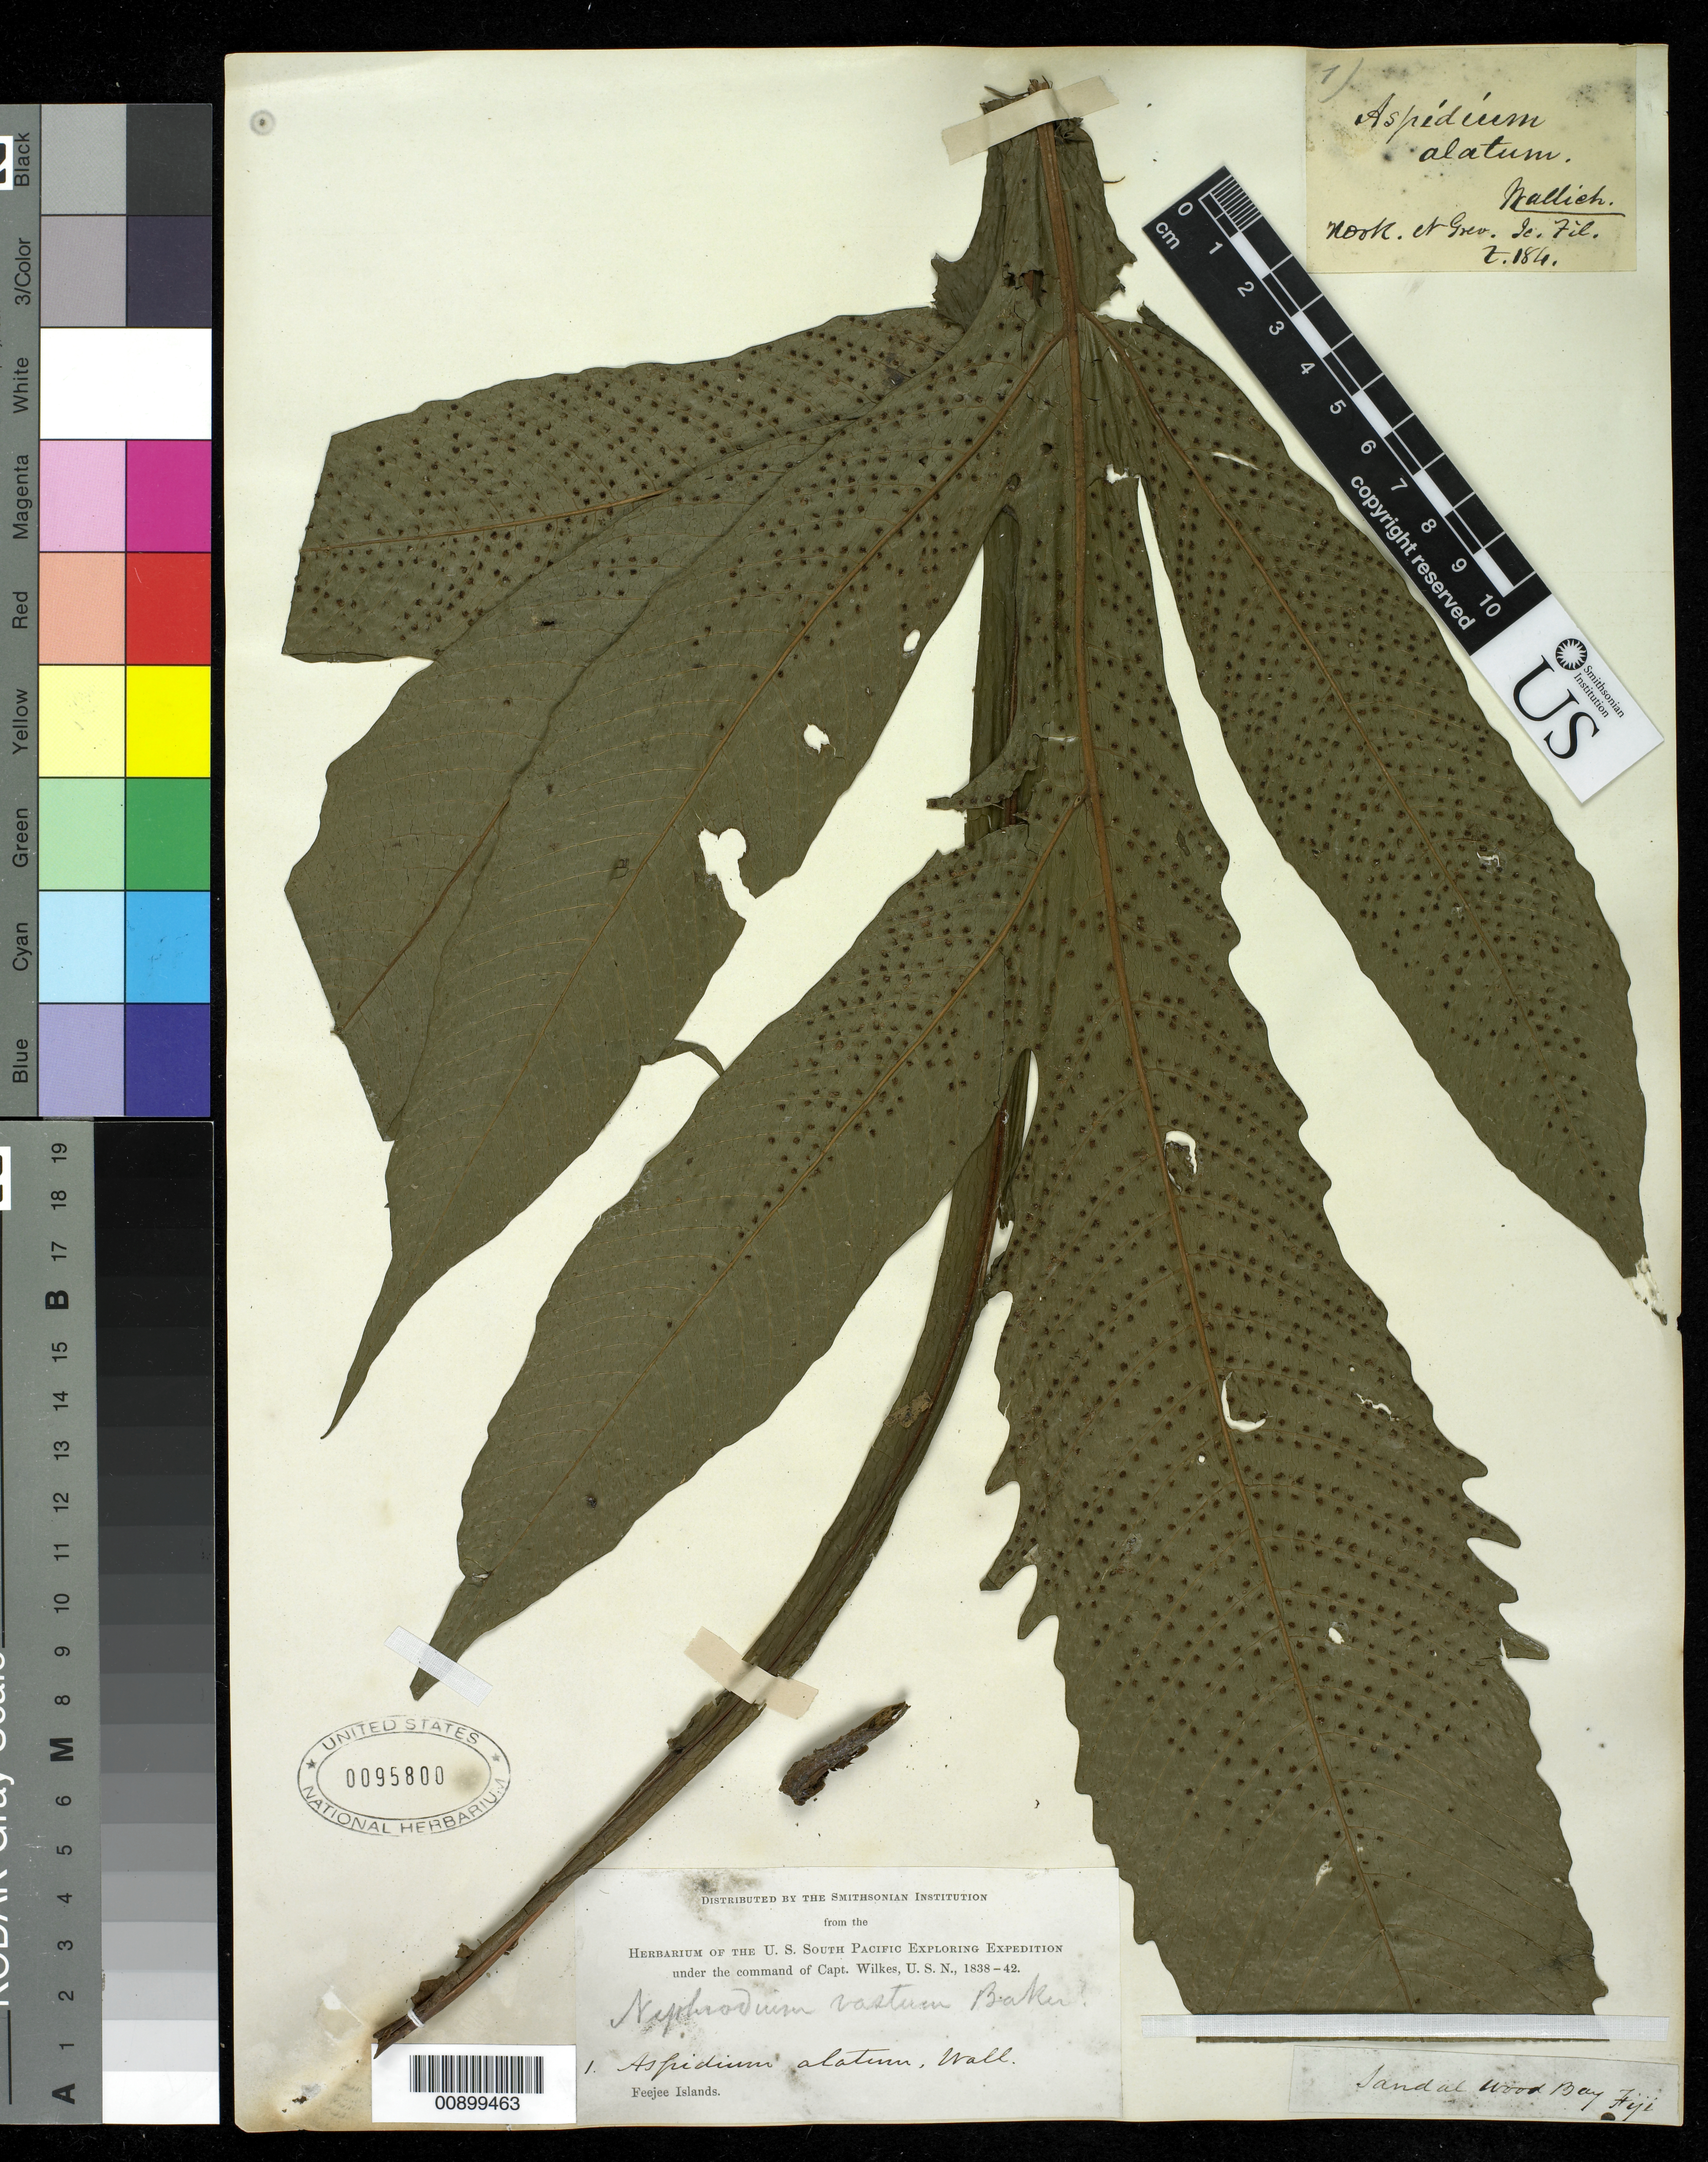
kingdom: Plantae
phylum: Tracheophyta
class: Polypodiopsida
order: Polypodiales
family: Tectariaceae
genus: Tectaria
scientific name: Tectaria decurrens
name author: (Presel.) Copel. in Elmer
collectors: Wilkes Explor. Exped.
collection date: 1838/1842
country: Fiji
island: Ovalau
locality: Sandalwood Bay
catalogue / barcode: US 95800